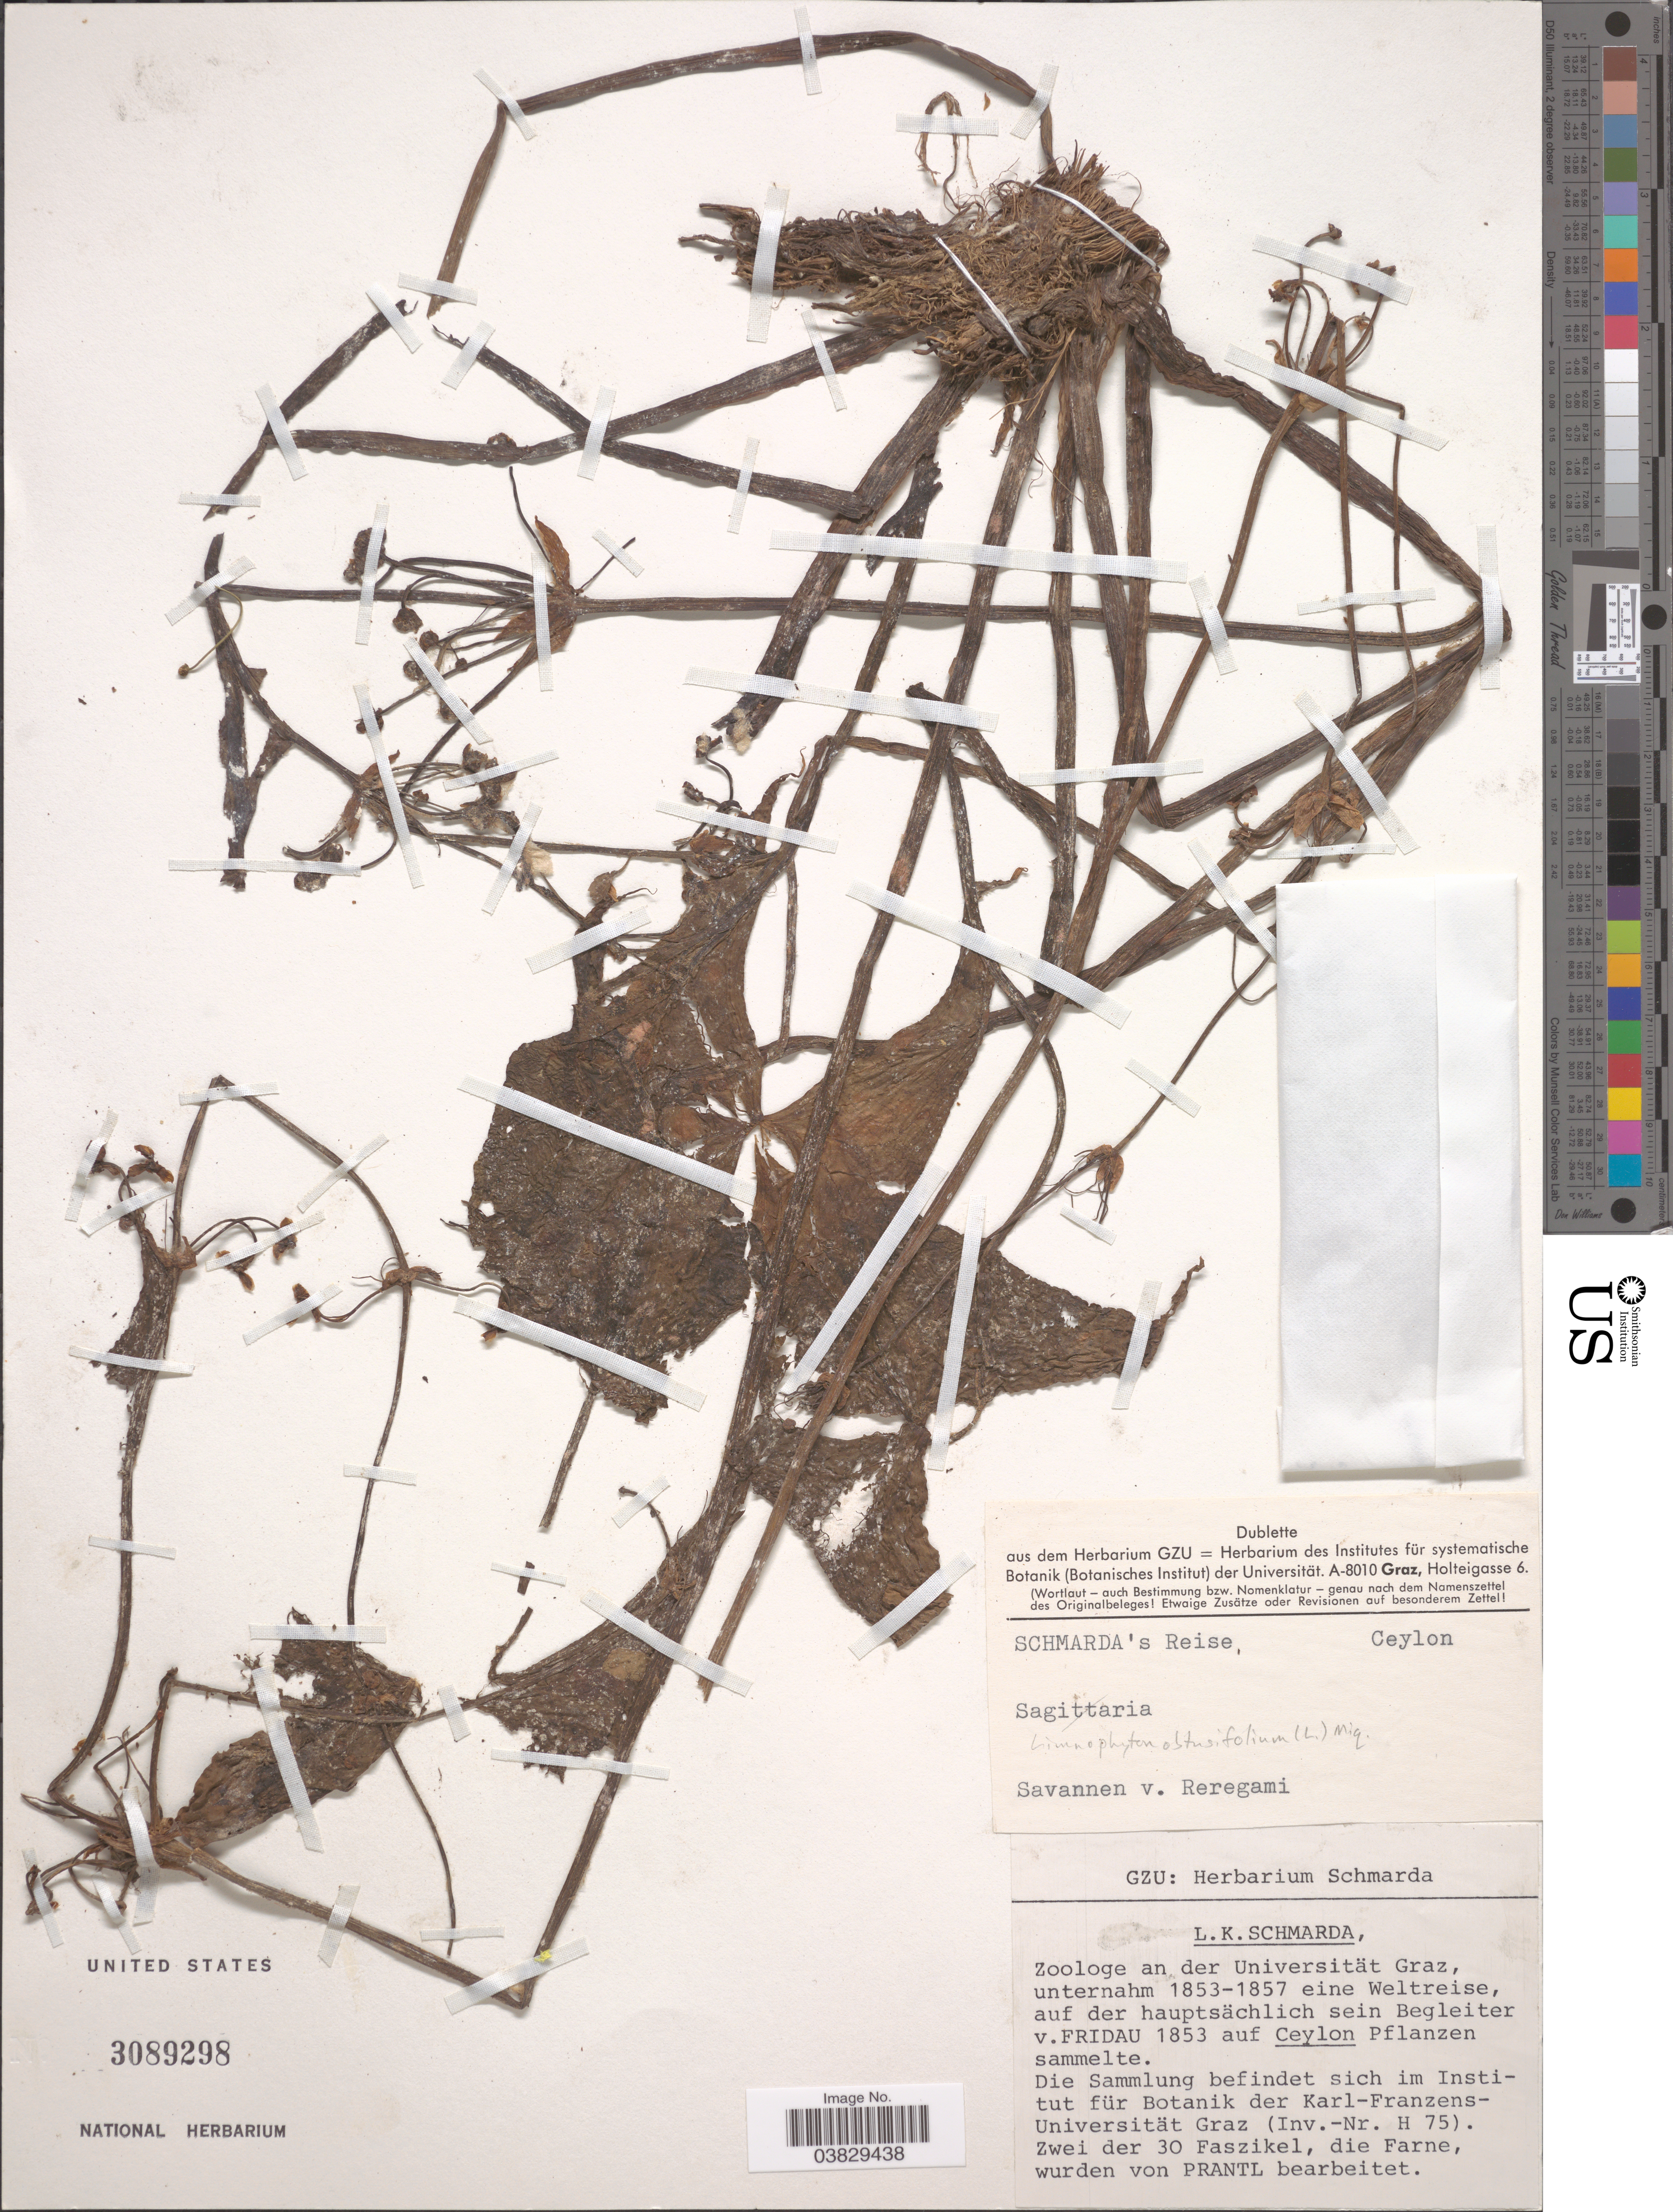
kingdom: Plantae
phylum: Tracheophyta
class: Liliopsida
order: Alismatales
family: Alismataceae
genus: Limnophyton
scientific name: Limnophyton obtusifolium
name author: (L.) Miq.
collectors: L. Schmarda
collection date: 1853/1857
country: Sri Lanka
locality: Ceylon. Savannen v. Reregami.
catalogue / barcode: US 3089298